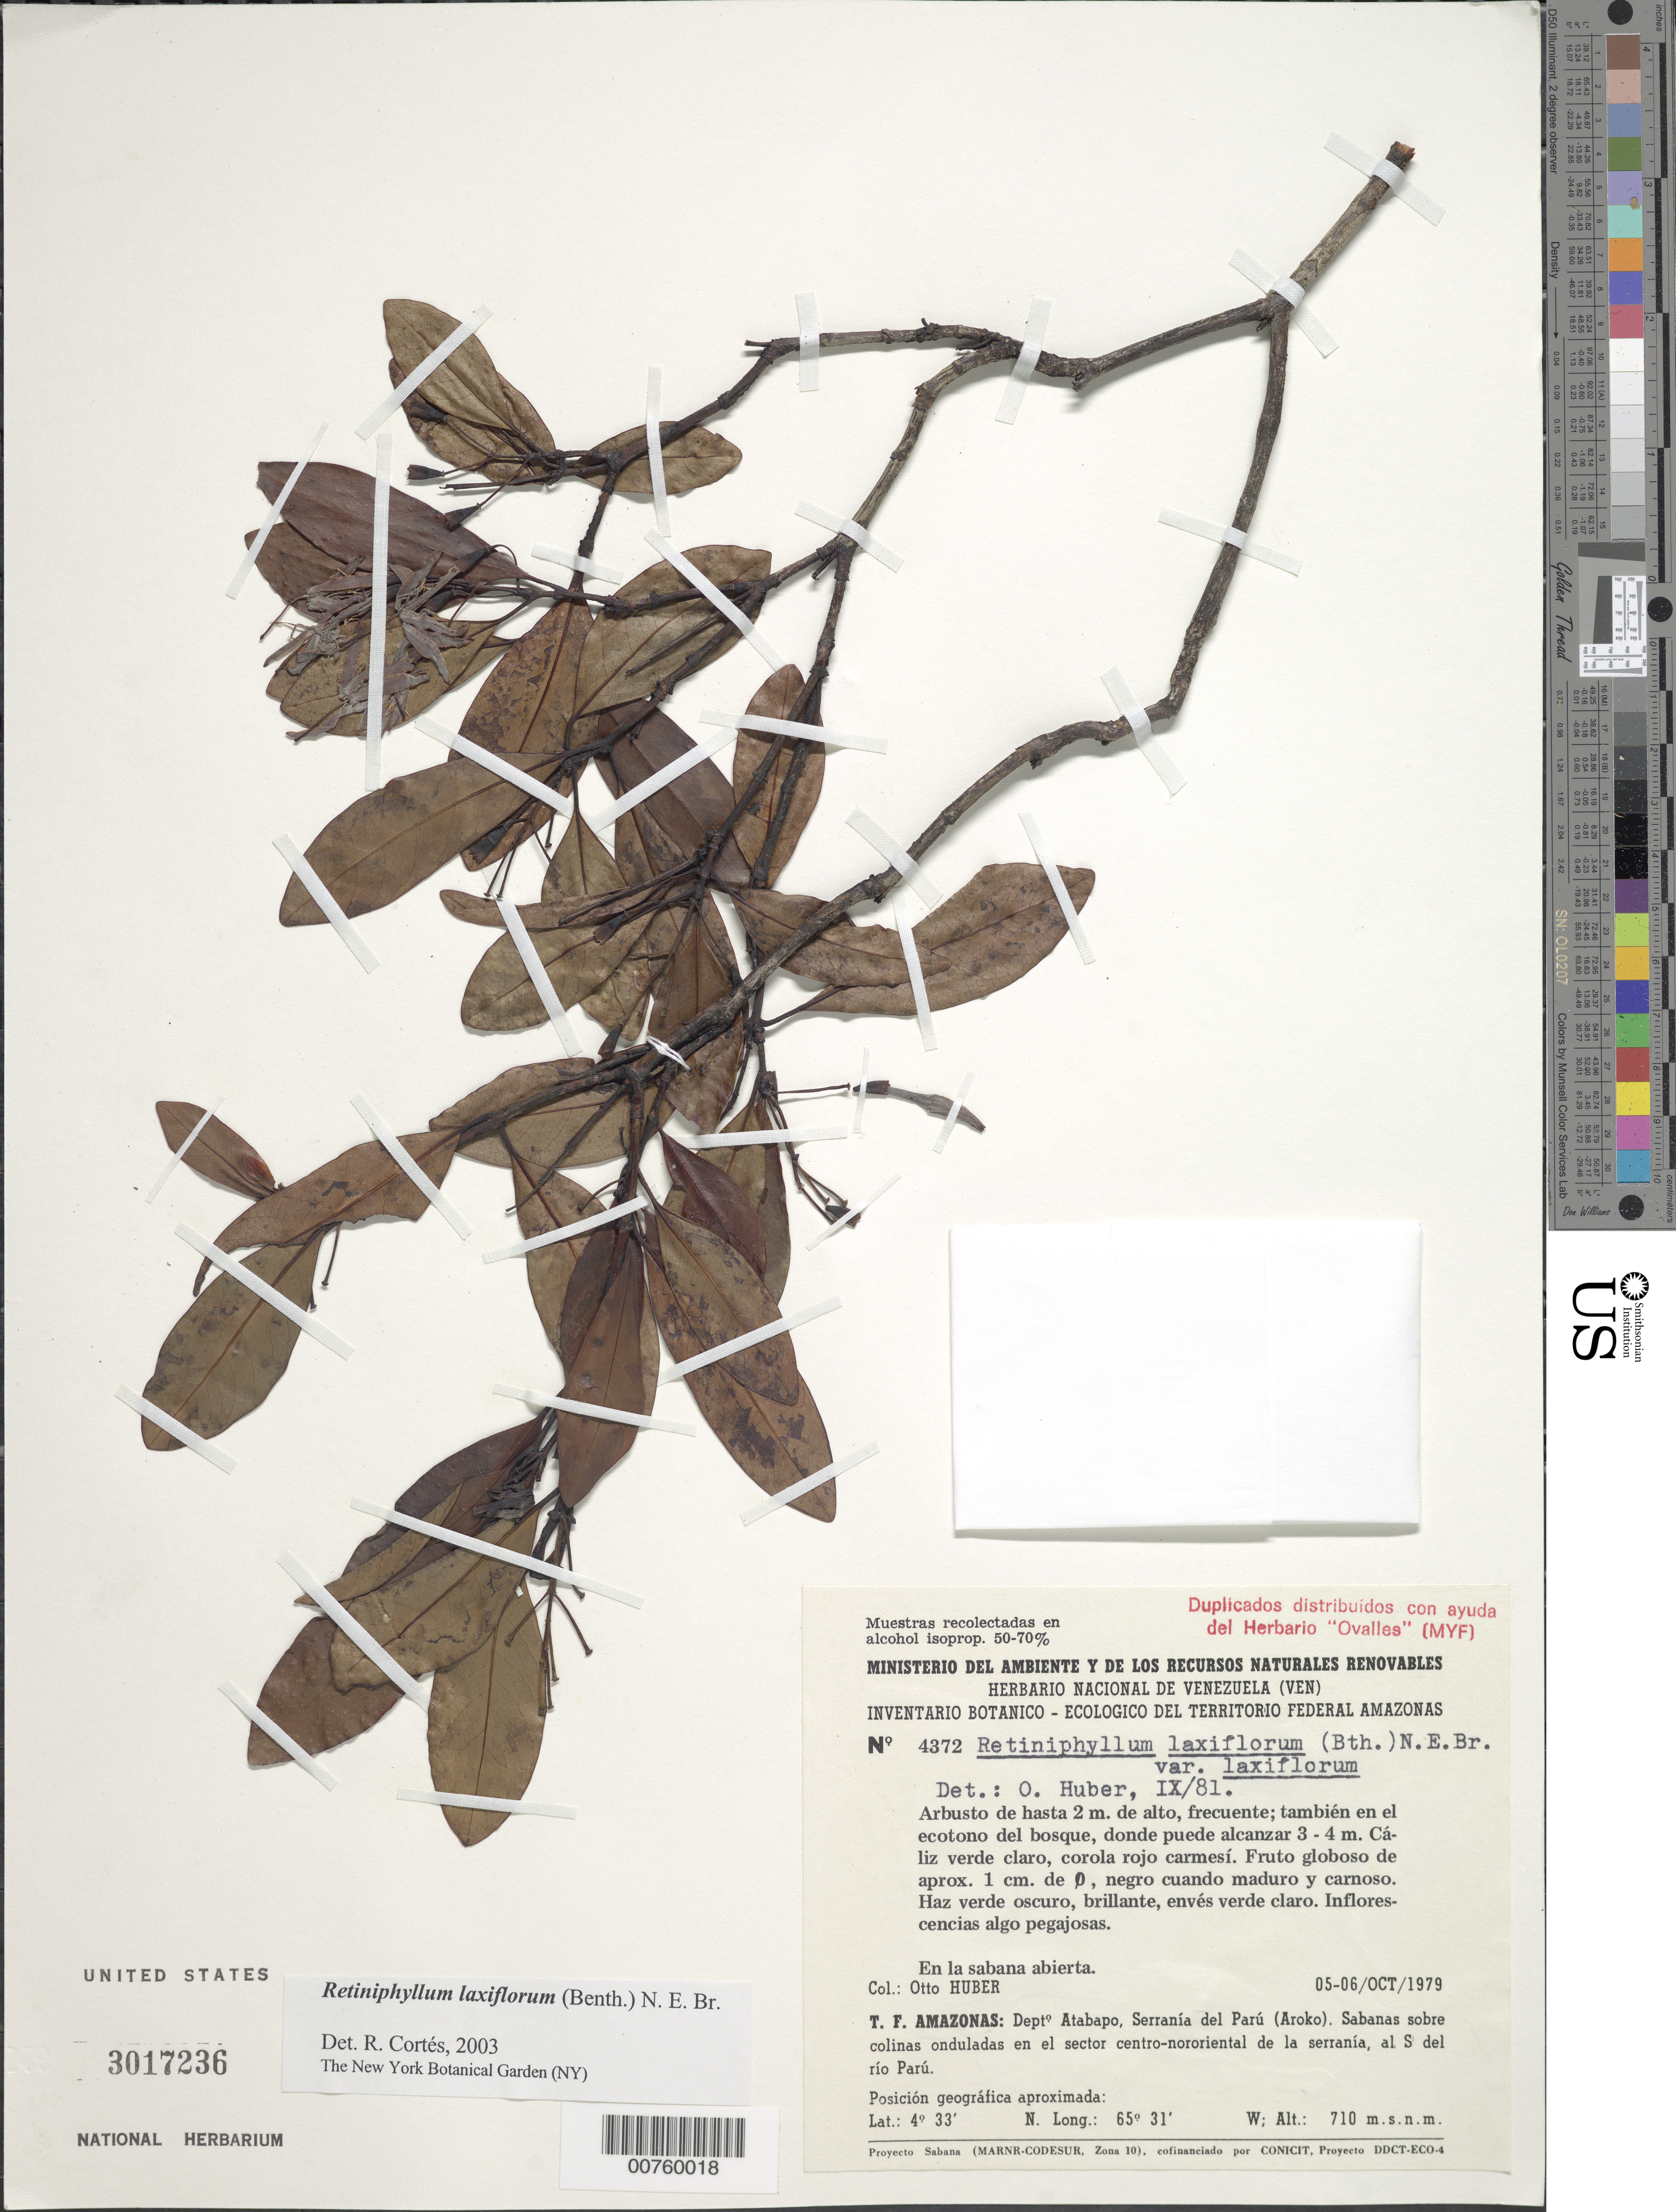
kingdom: Plantae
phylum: Tracheophyta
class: Magnoliopsida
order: Gentianales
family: Rubiaceae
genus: Retiniphyllum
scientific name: Retiniphyllum laxiflorum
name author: (Benth.) N.E. Br.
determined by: Cortes R., G.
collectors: O. Huber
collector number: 4372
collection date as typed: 5-Oct-79 to 6-Oct-79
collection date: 1979-10-05/1979-10-06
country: Venezuela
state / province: Amazonas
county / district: Atabapo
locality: Serranía del Parú (Aroko); sector centro-nororiental de la serrania, al S del Río Parú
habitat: Sabana abierta; tambien el ecotono del bosque, donde puede alcanzar 3-4m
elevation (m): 710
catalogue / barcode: US 3017236